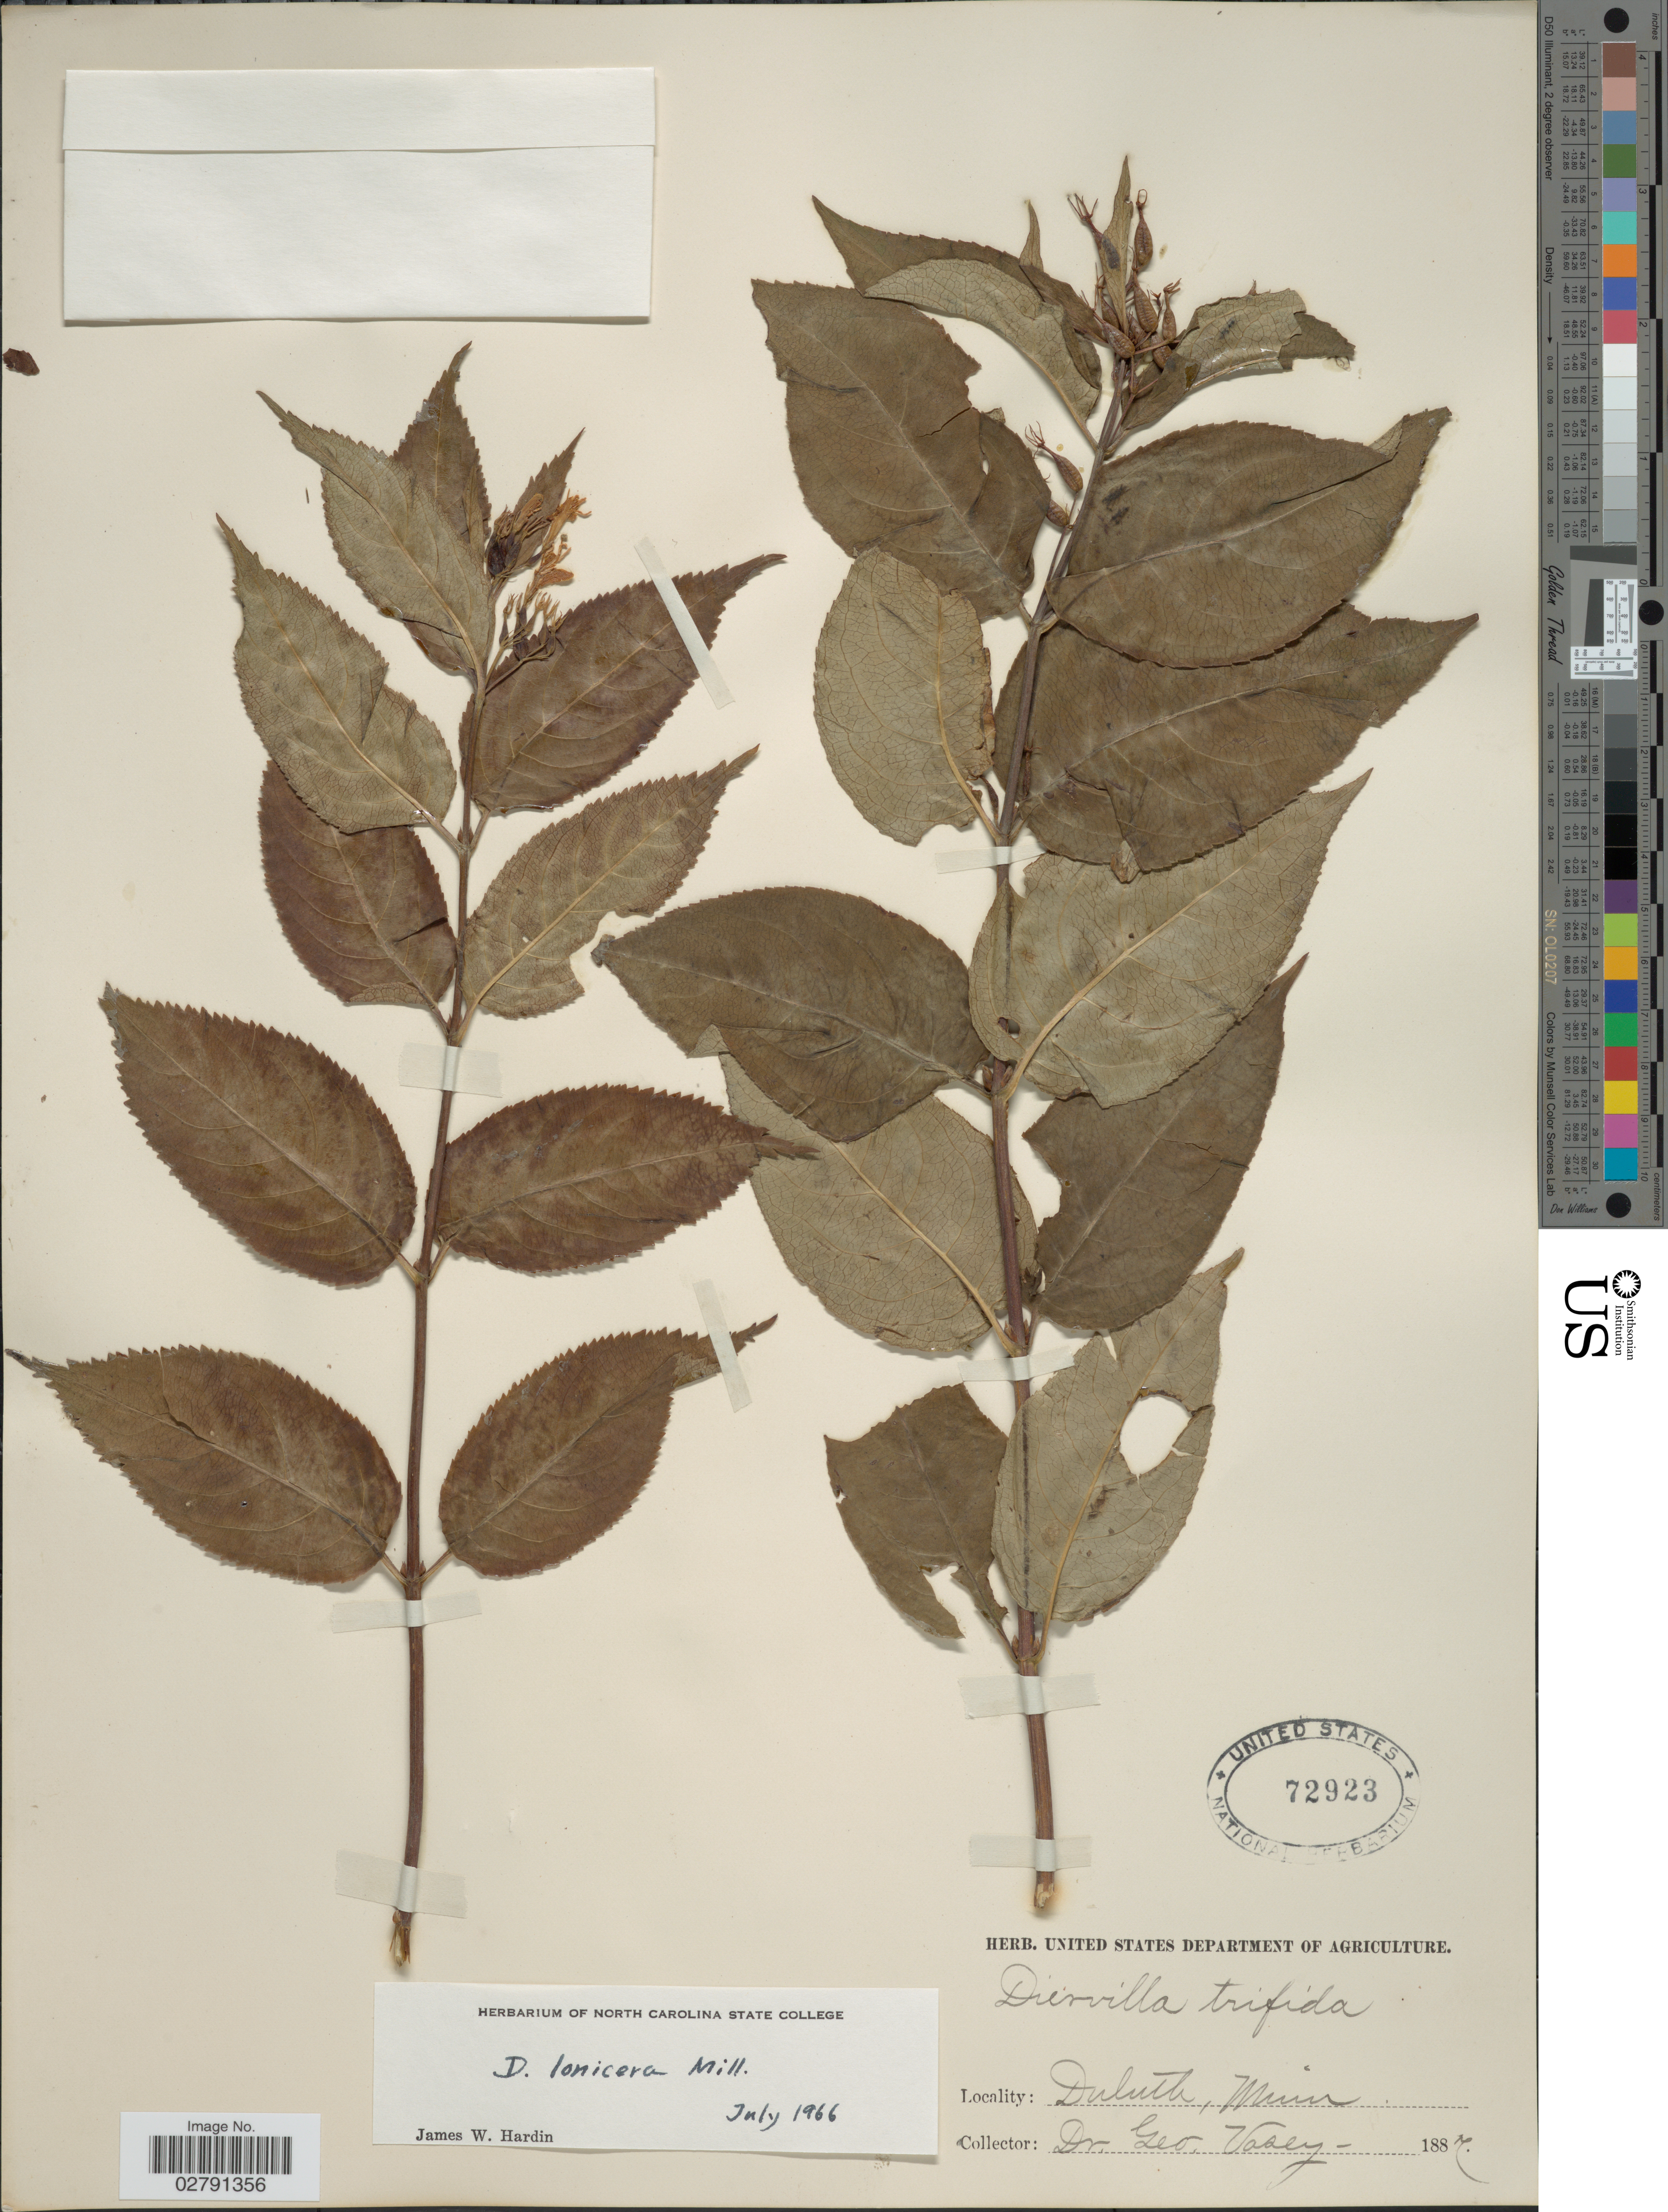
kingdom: Plantae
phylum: Tracheophyta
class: Magnoliopsida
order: Dipsacales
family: Caprifoliaceae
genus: Diervilla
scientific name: Diervilla lonicera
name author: Mill.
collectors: G. Vasey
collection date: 1887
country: United States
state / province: Minnesota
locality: Duluth.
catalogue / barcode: US 72923